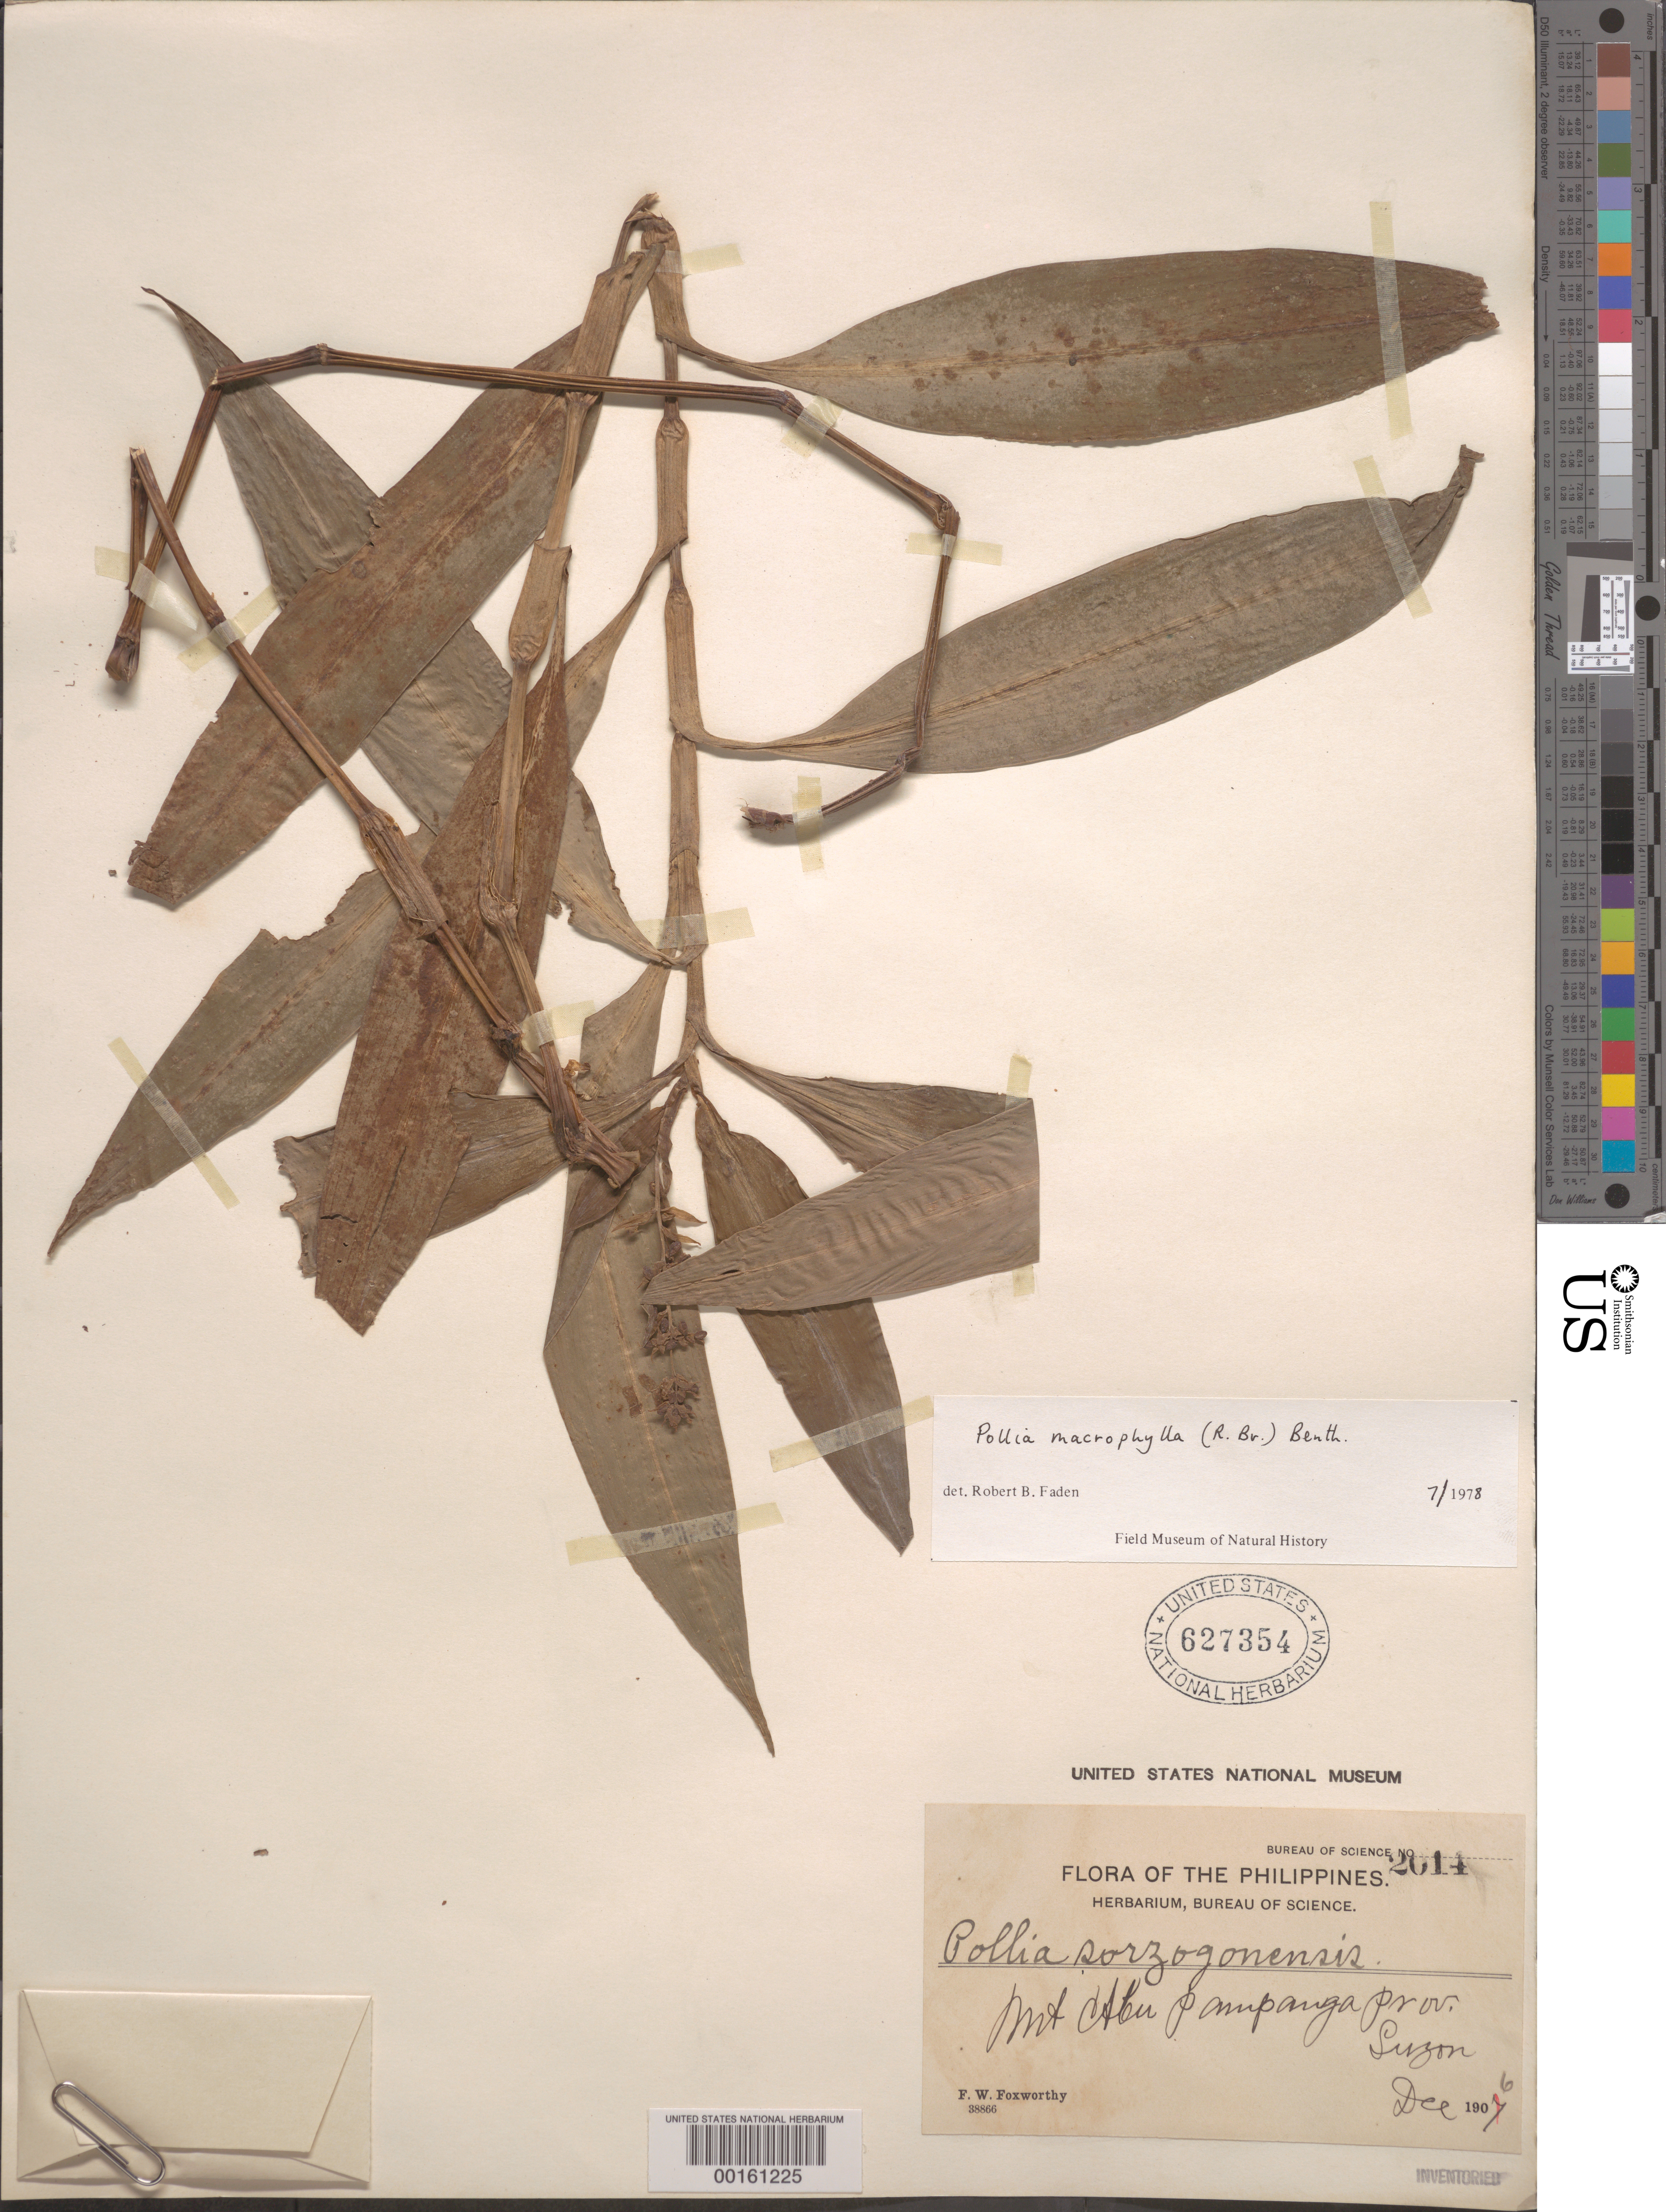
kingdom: Plantae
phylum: Tracheophyta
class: Liliopsida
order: Commelinales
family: Commelinaceae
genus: Pollia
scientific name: Pollia macrophylla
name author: (R. Br.) Benth.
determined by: Faden, Robert B., (US), Smithsonian Institution - National Museum of Natural History (UNITED STATES)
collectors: F. W. Foxworthy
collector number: Bur. Sci. 2014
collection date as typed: Dec 1906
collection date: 1906-12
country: Philippines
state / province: Central Luzon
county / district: Pampanga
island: Luzon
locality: Mt. abu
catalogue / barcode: US 627354